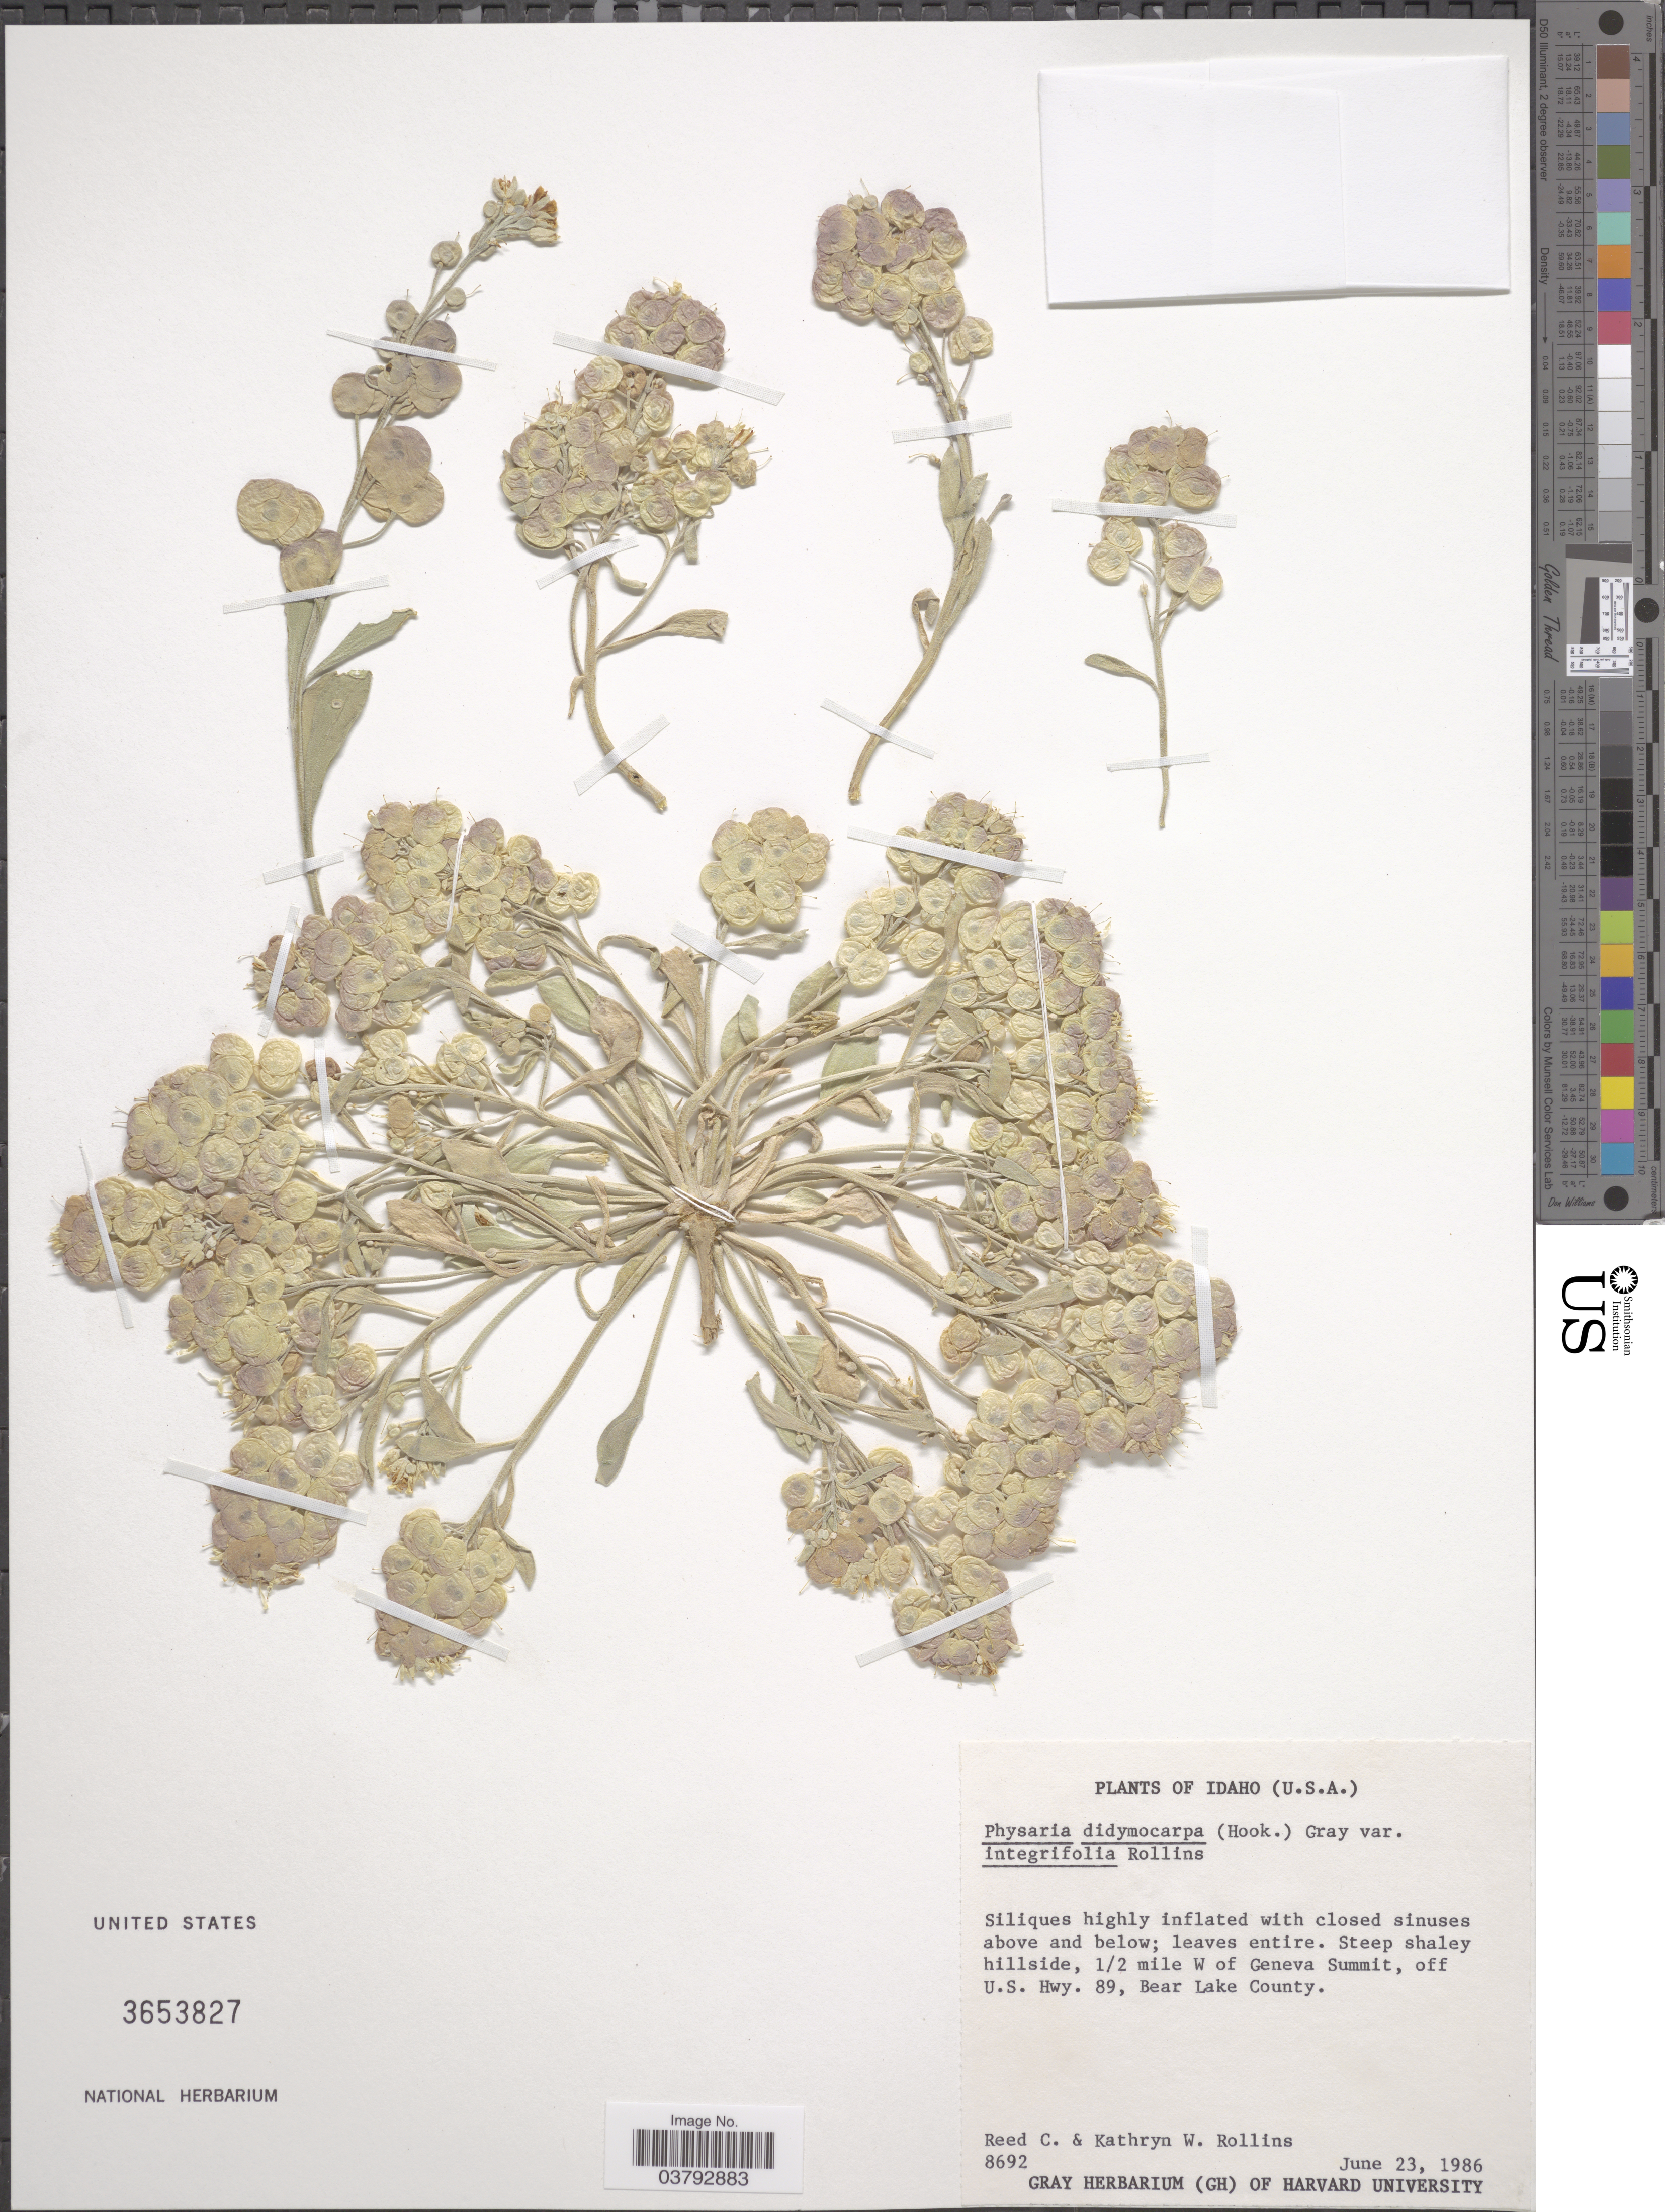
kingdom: Plantae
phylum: Tracheophyta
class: Magnoliopsida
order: Brassicales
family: Brassicaceae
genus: Physaria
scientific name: Physaria didymocarpa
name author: (Hook.) A. Gray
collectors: R. C. Rollins & K. W. Rollins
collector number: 8692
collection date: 1986-06-23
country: United States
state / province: Idaho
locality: ½ mile W of Geneva Summit, off U.S. Hwy. 89, Bear Lake County.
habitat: steep shaly hillside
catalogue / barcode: US 3653827